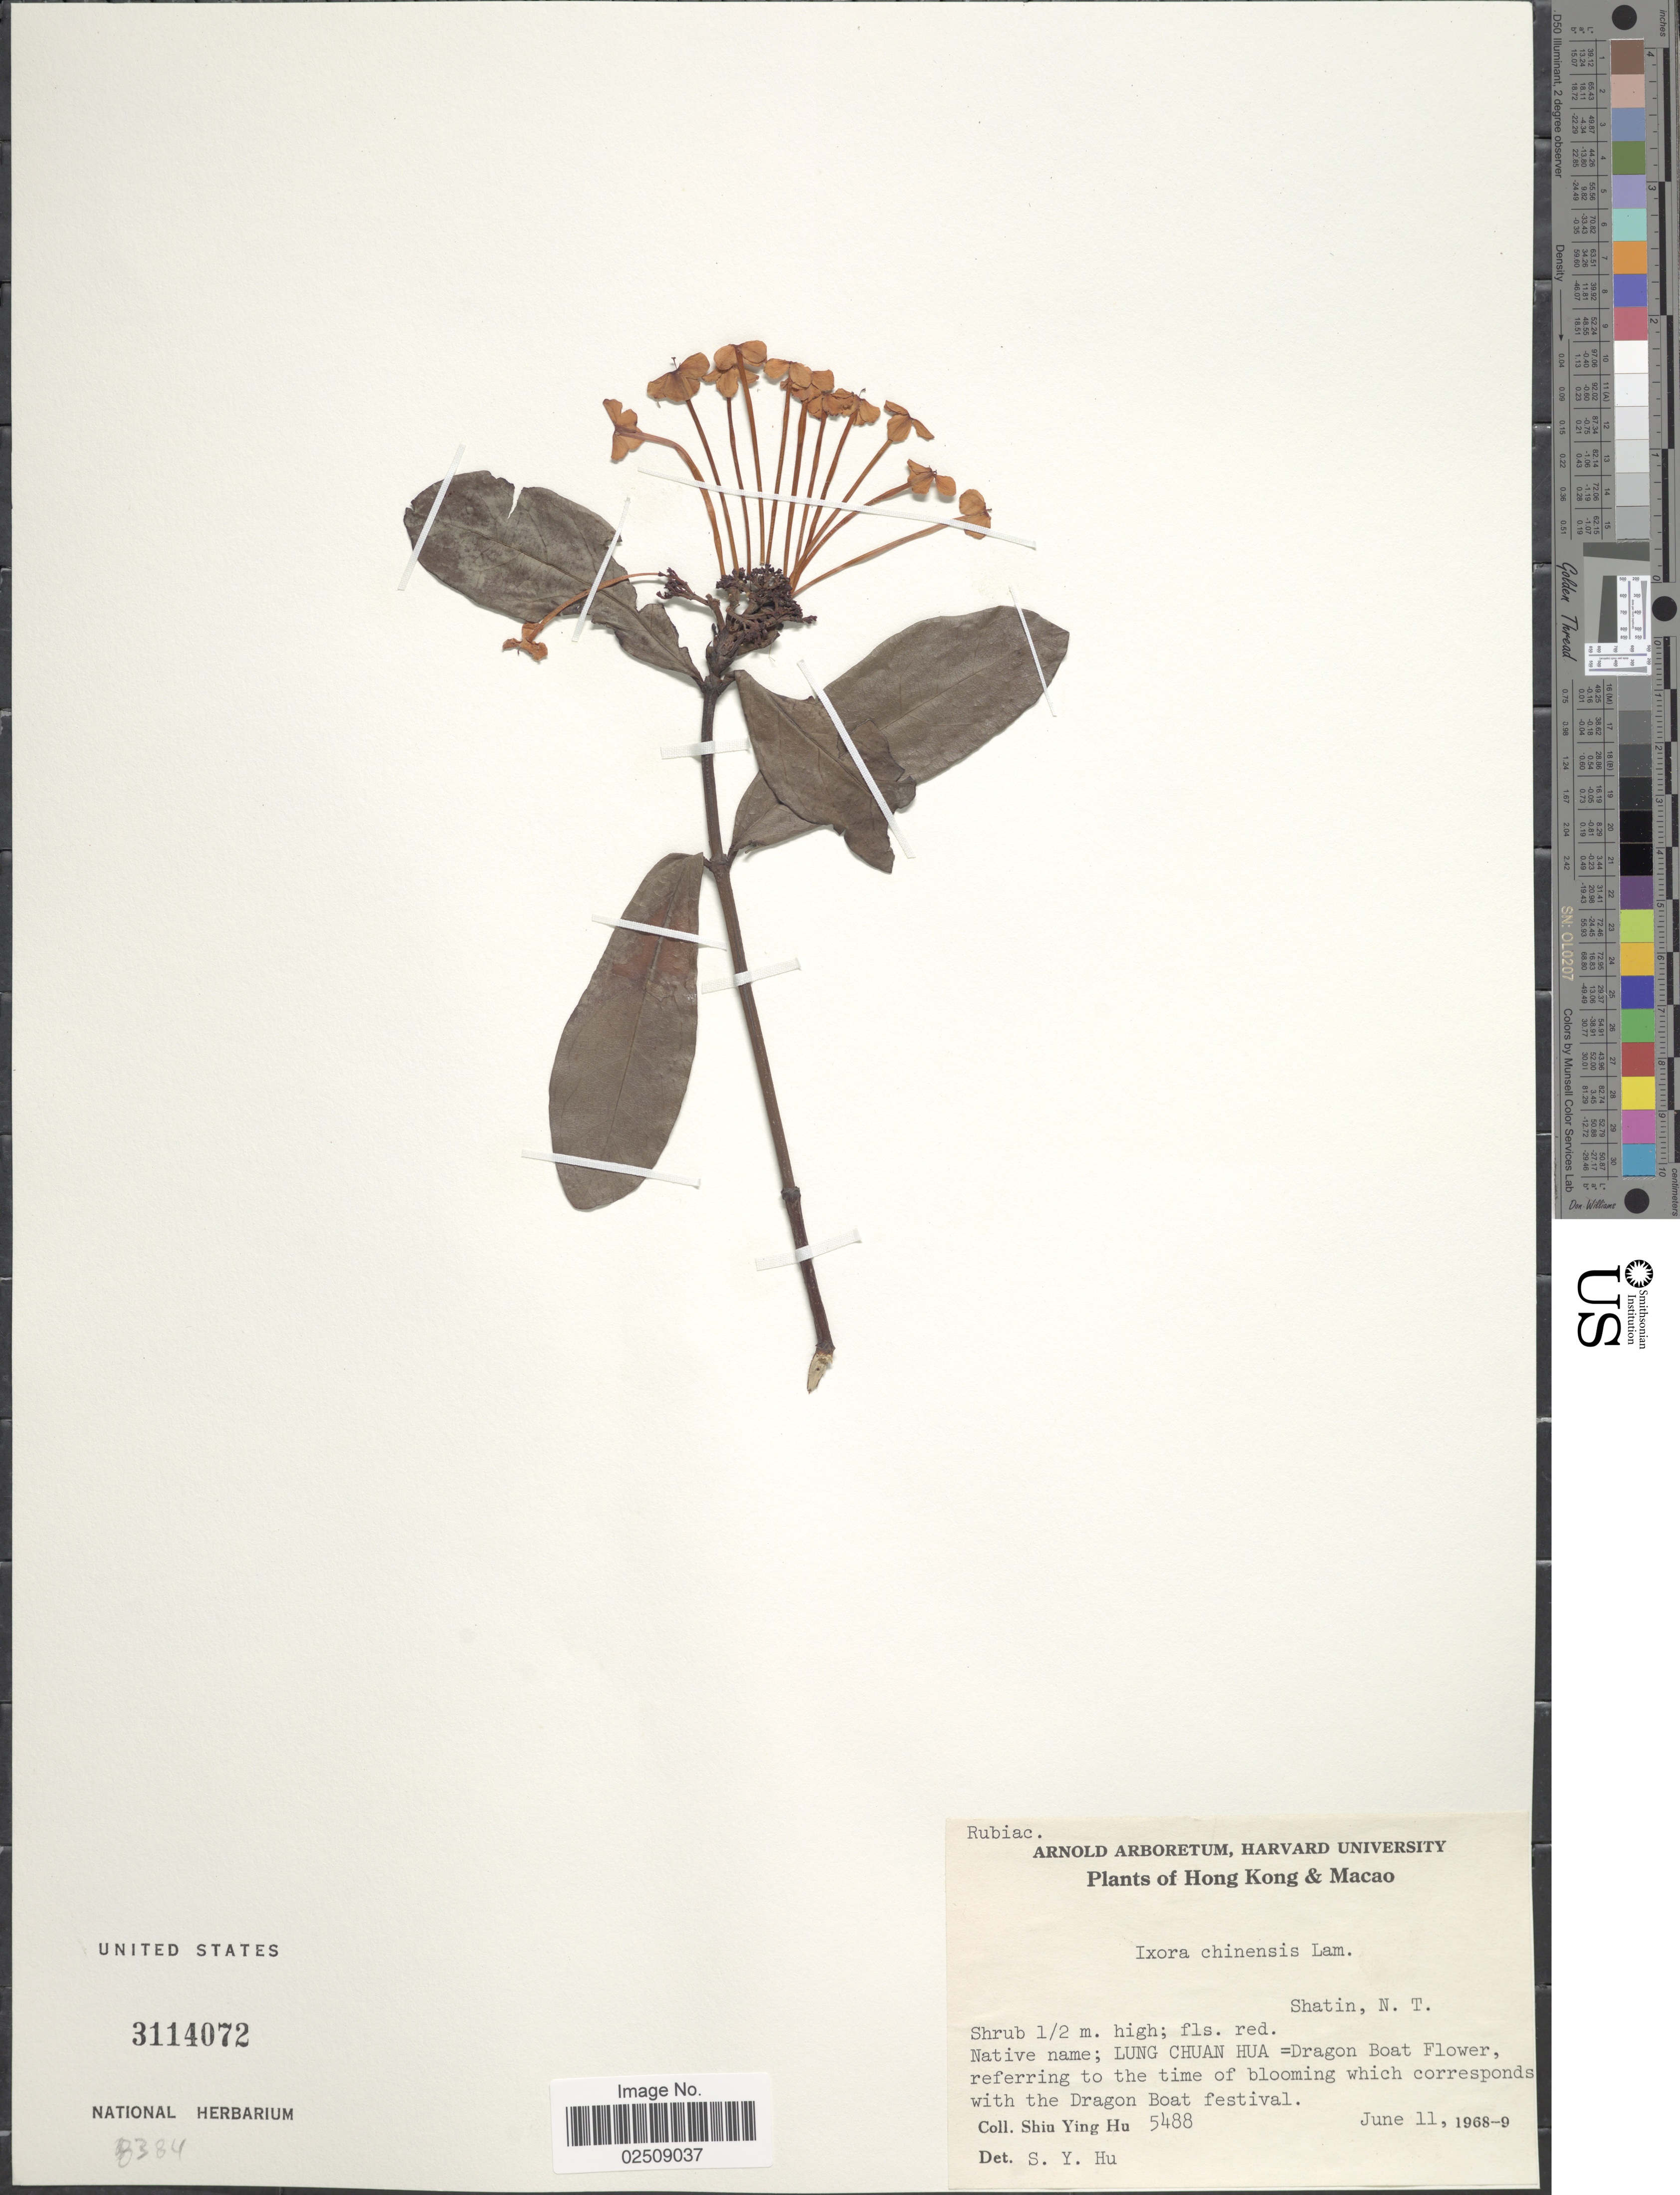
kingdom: Plantae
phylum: Tracheophyta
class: Magnoliopsida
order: Gentianales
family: Rubiaceae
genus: Ixora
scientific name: Ixora chinensis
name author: Lam.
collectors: S. Y. Hu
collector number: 5488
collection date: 1968-06-11/1969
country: China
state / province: Hong Kong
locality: Hong Kong & Macao. Shatin, N.T.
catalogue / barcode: US 3114072